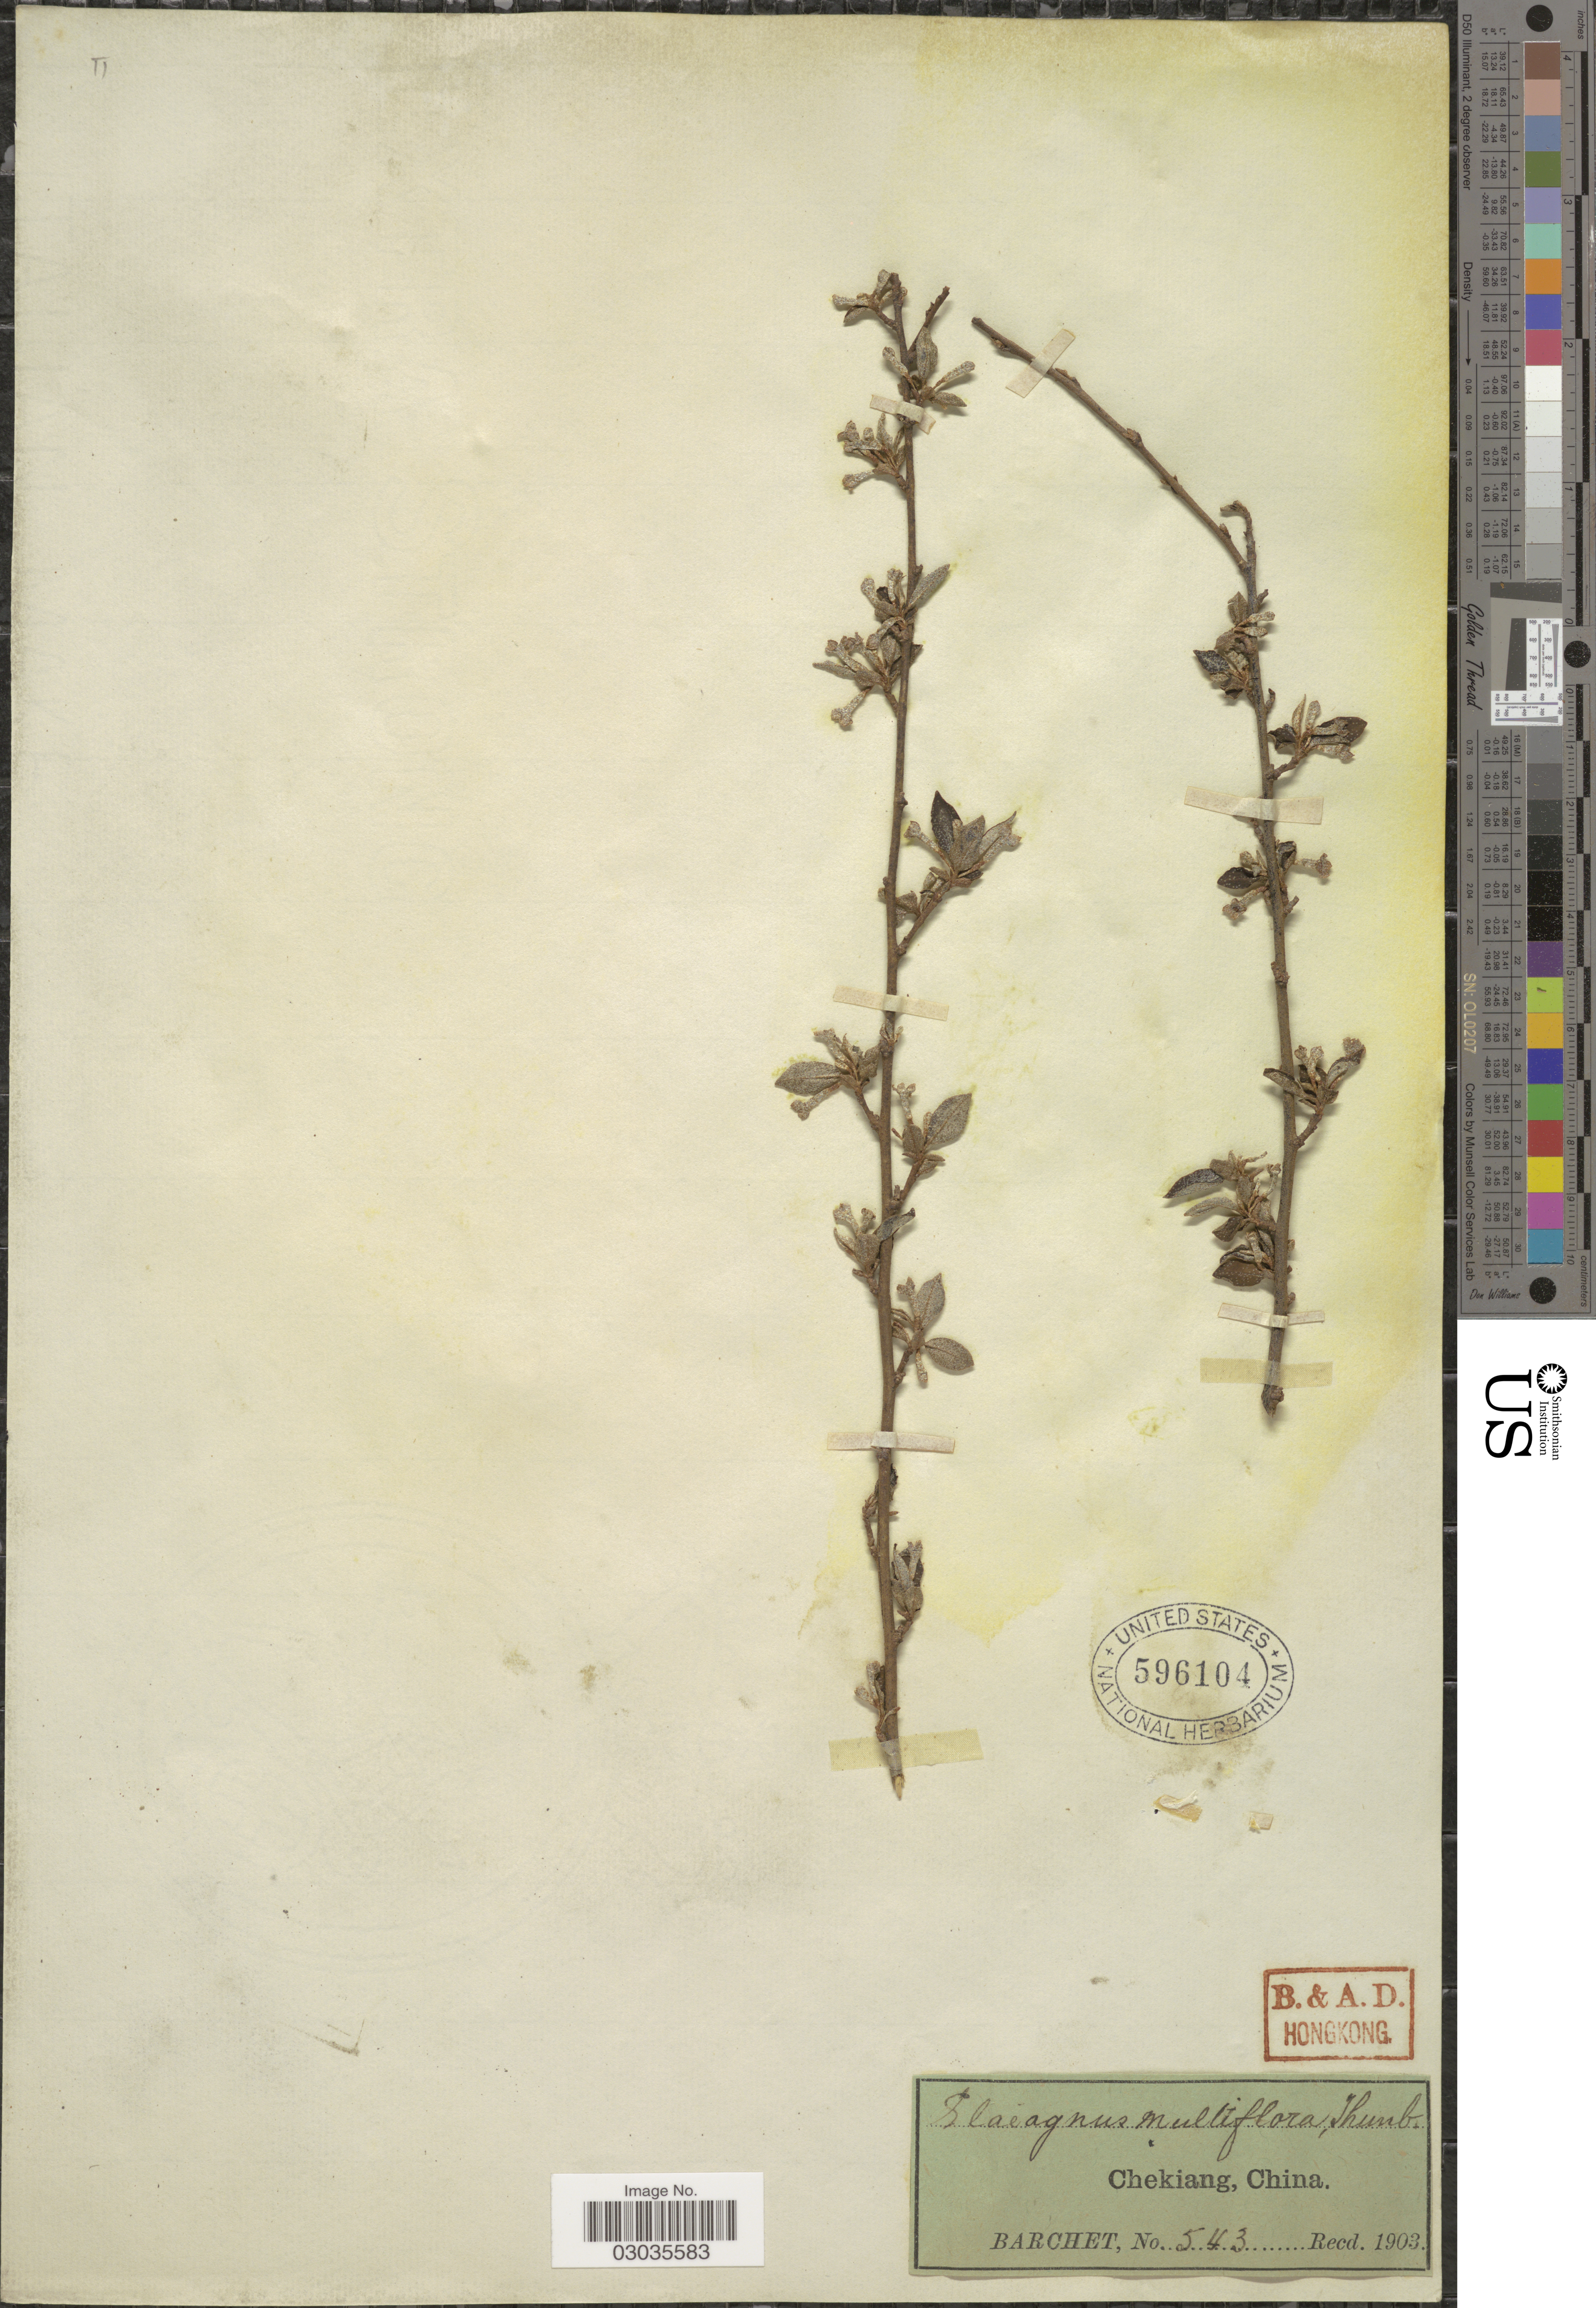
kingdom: Plantae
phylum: Tracheophyta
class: Magnoliopsida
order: Rosales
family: Elaeagnaceae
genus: Elaeagnus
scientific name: Elaeagnus multiflora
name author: Thunb.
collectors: Barchet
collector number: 543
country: China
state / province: Zhejiang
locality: Chekiang.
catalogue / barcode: US 596104